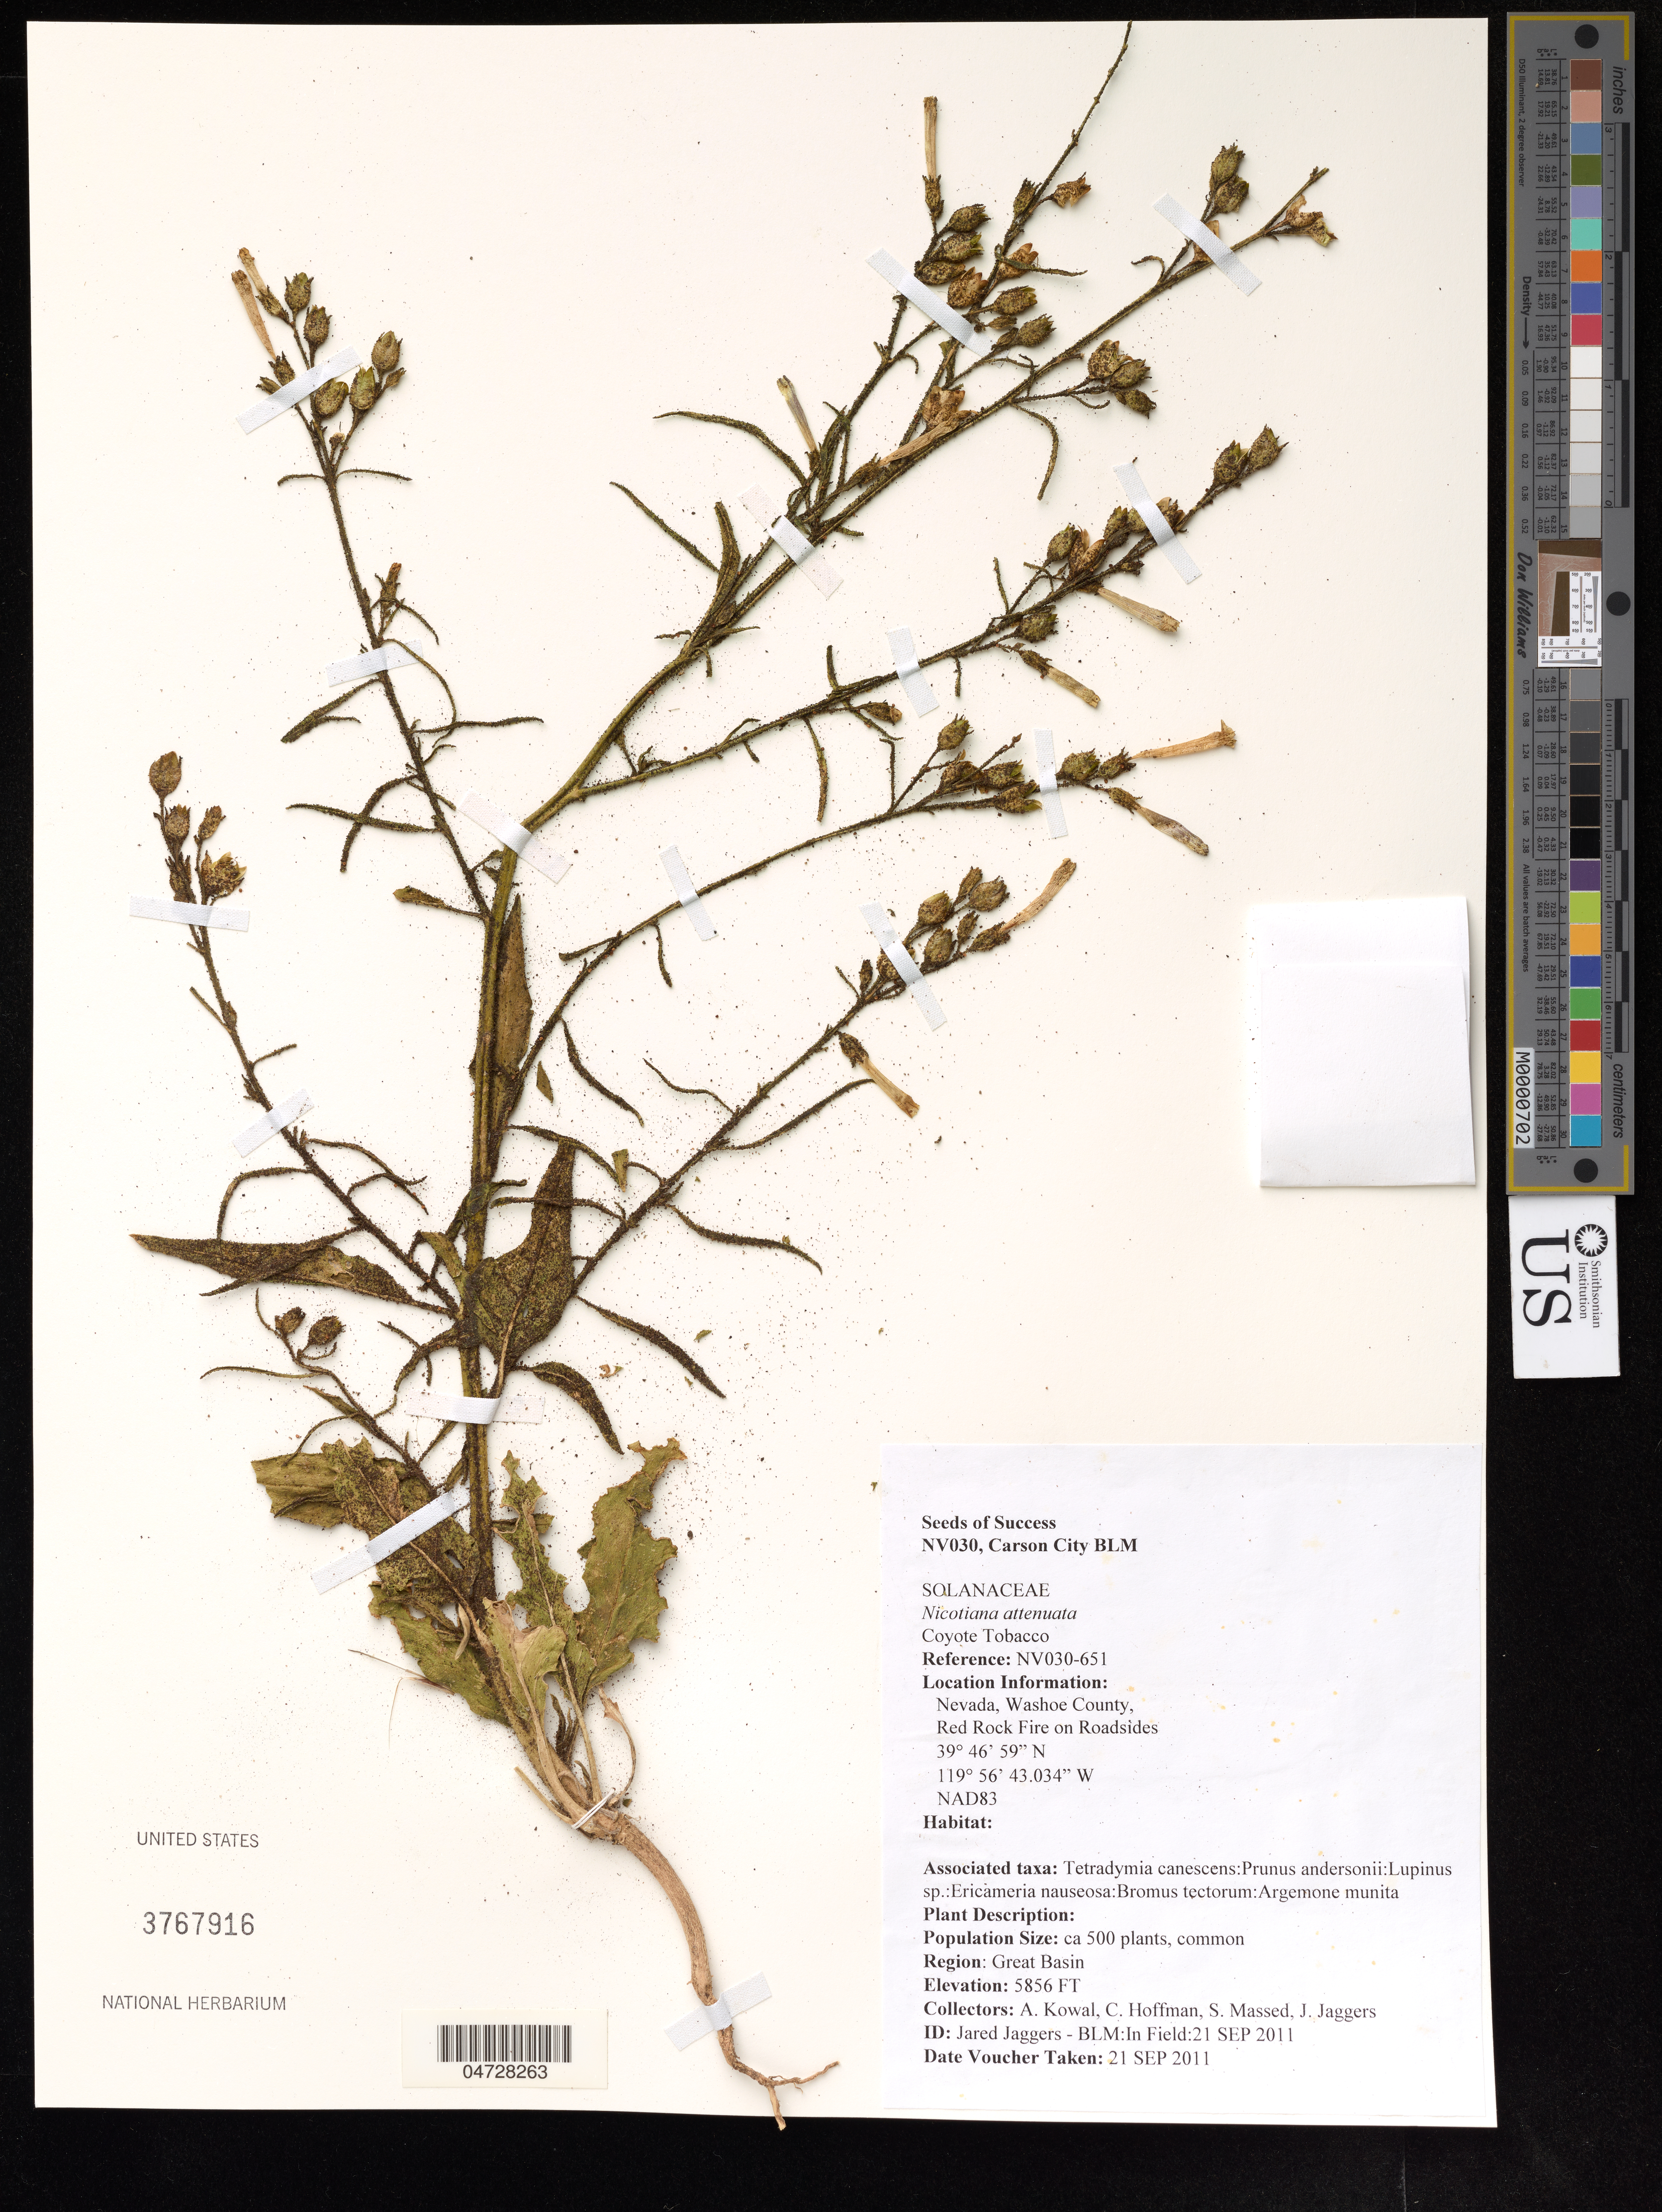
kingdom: Plantae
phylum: Tracheophyta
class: Magnoliopsida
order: Solanales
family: Solanaceae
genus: Nicotiana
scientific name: Nicotiana attenuata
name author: Torr. ex S. Watson in C. King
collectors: A. Kowal, C. Hoffman & S. Massed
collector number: NV030-651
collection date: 2011-09-21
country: United States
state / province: Nevada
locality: Washoe County. Great Basin.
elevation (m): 1785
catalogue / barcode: US 3767916